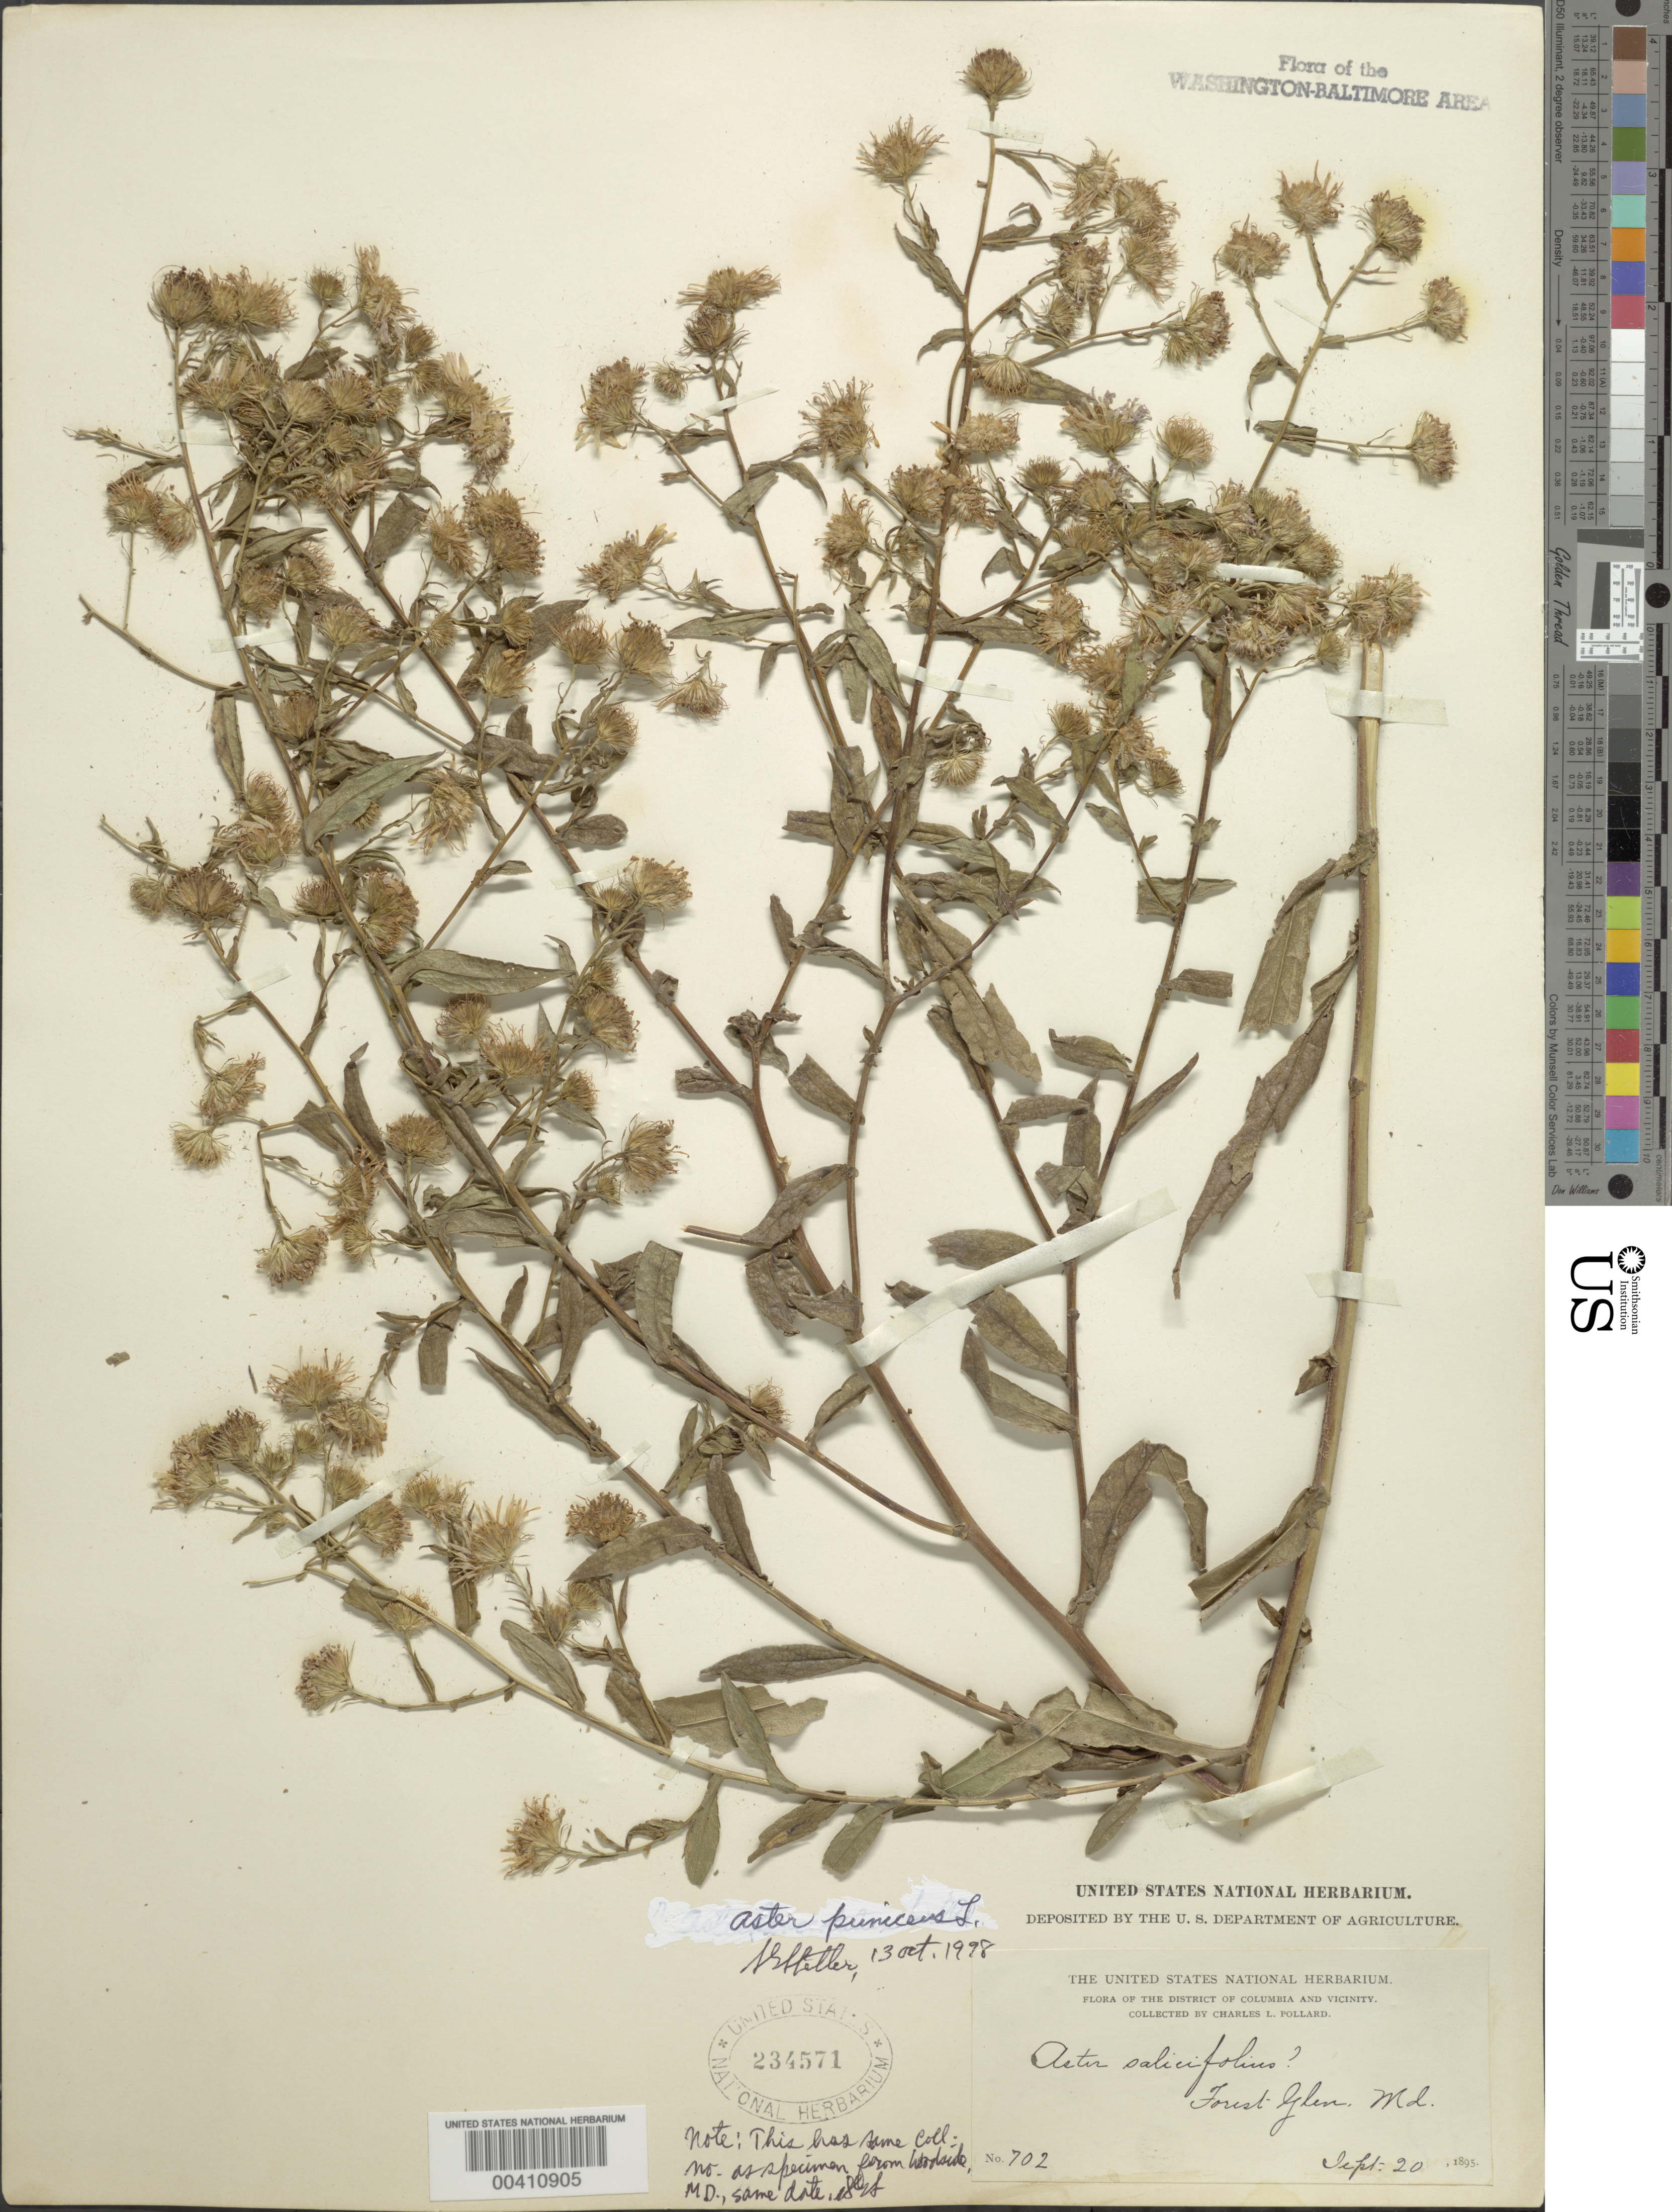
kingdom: Plantae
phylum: Tracheophyta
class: Magnoliopsida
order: Asterales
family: Asteraceae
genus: Symphyotrichum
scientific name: Symphyotrichum puniceum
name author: (L.) Á. Löve & D. Löve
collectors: C. L. Pollard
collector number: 702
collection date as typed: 20 Sep 1895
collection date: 1895-09-20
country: United States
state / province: Maryland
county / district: Montgomery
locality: Forest Glen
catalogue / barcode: US 234571